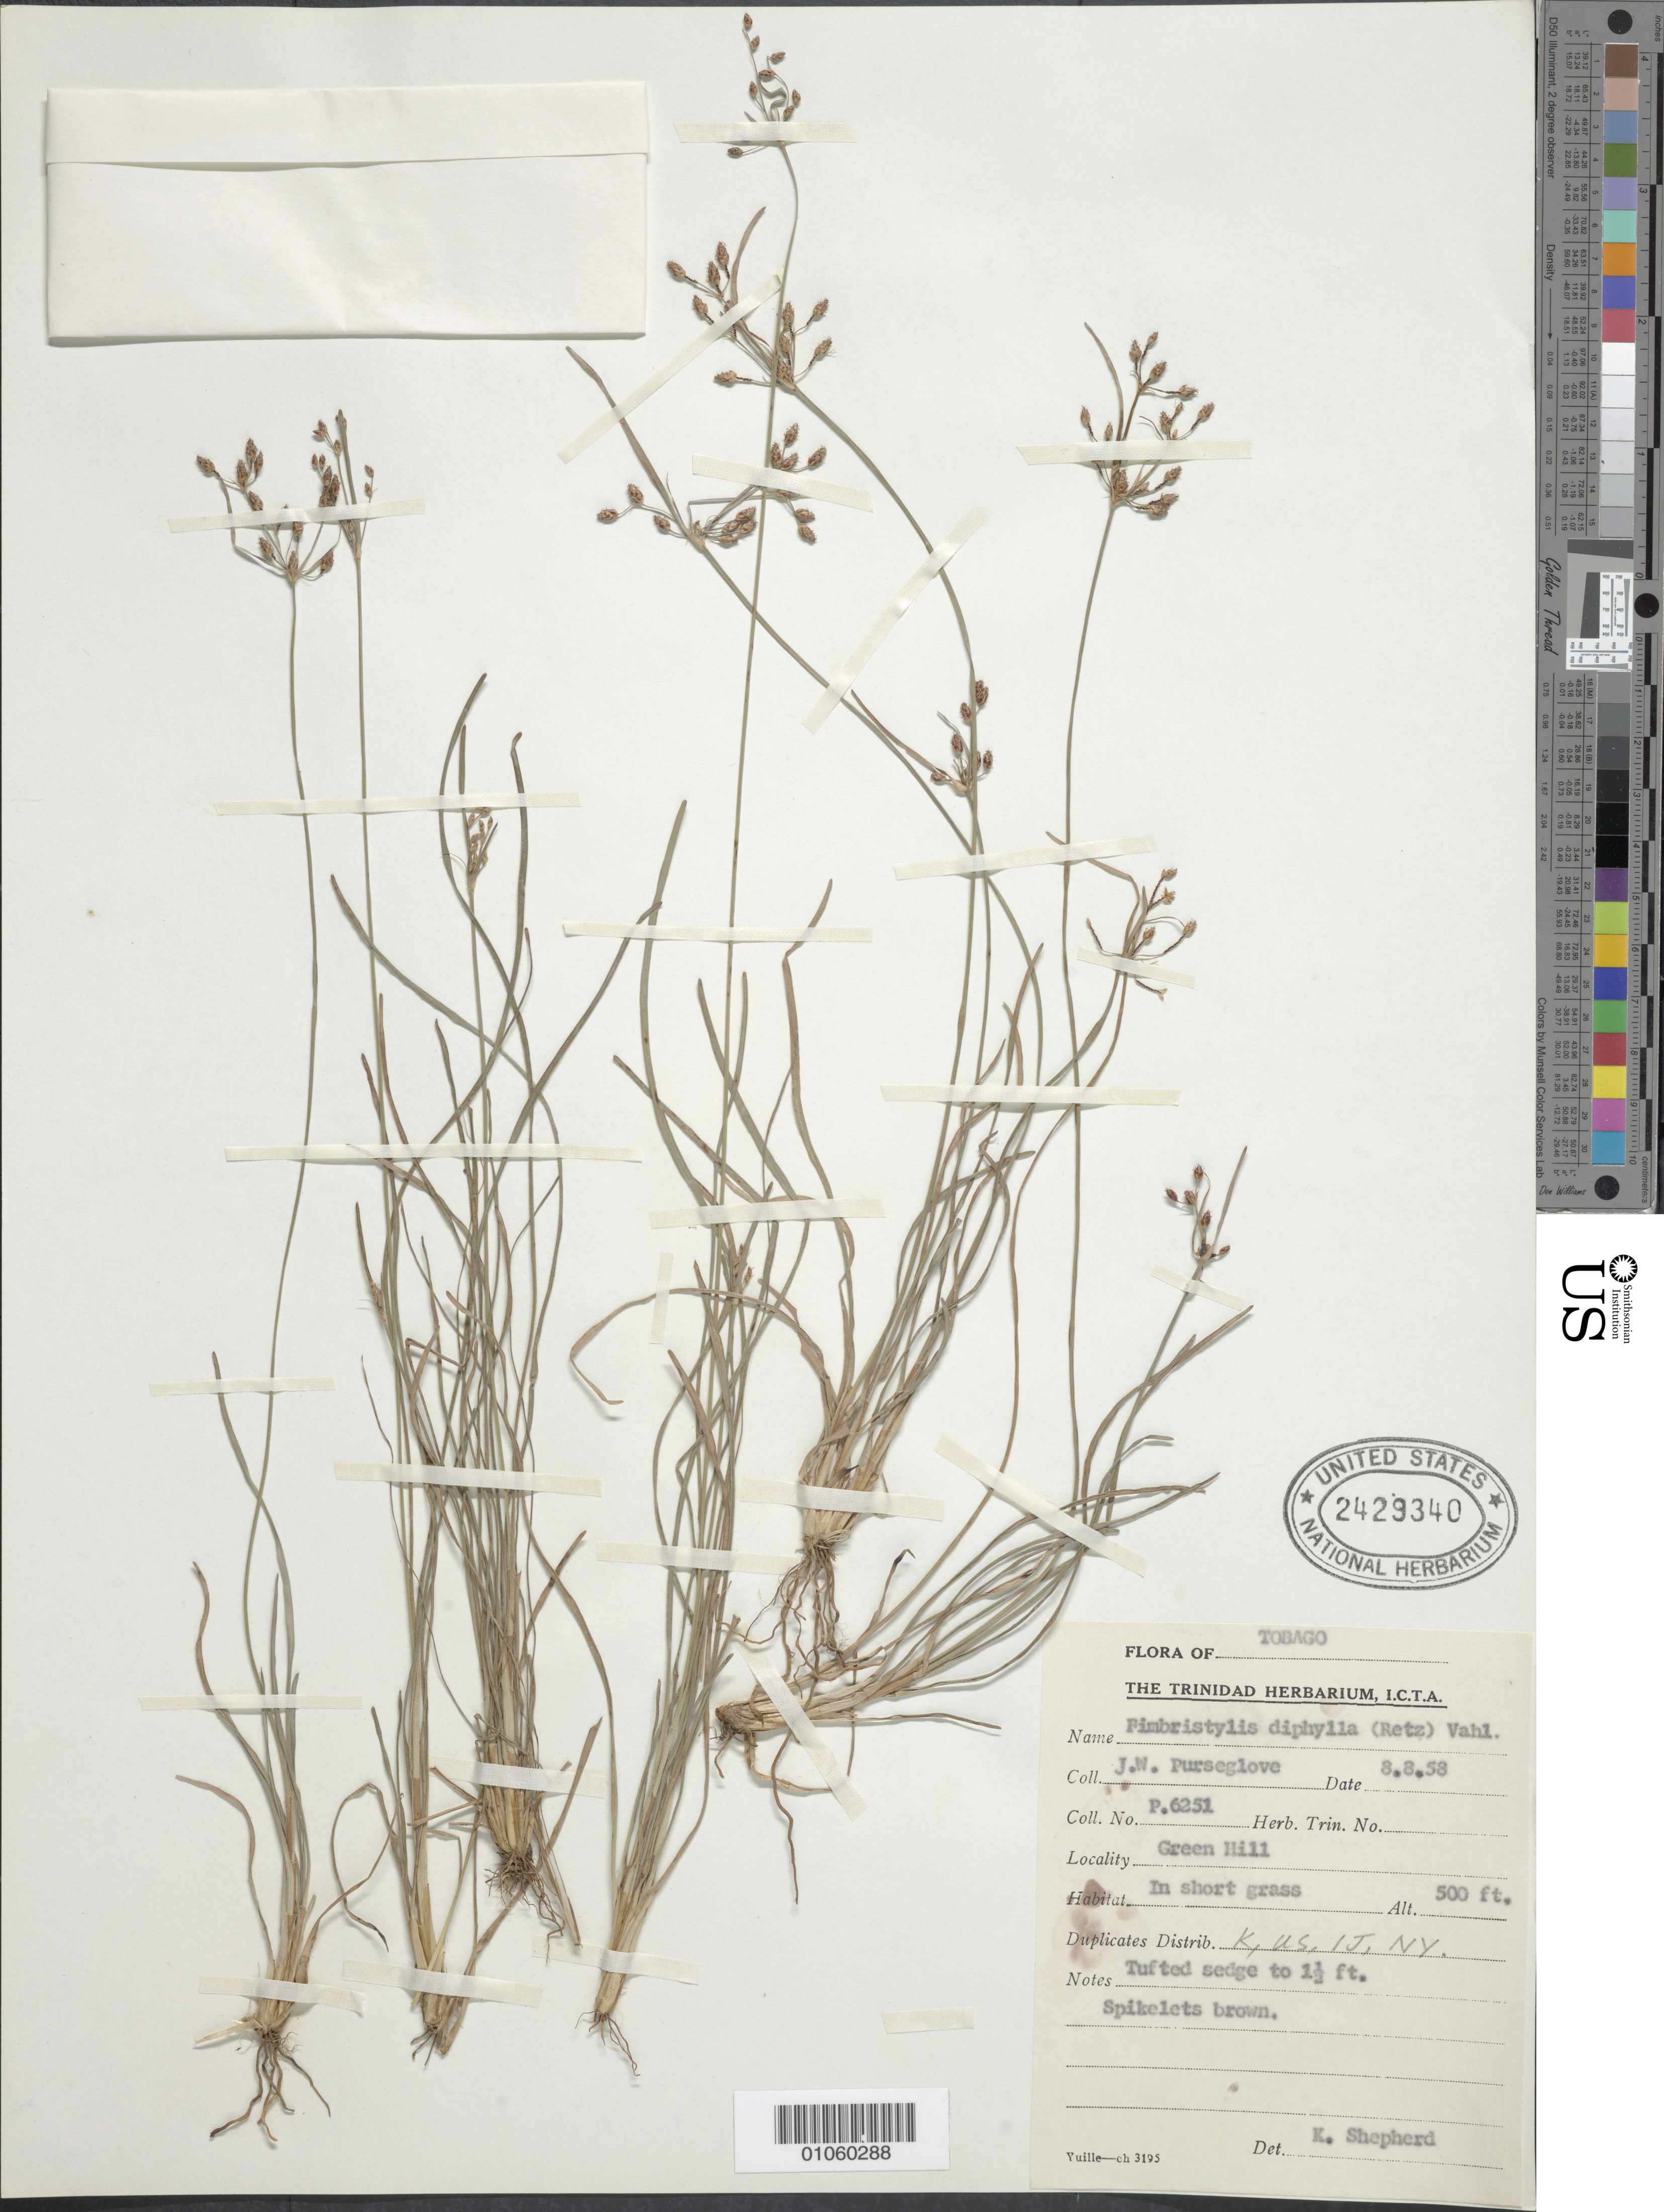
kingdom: Plantae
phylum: Tracheophyta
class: Liliopsida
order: Poales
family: Cyperaceae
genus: Fimbristylis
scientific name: Fimbristylis annua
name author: (All.) Roem. & Schult.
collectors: J. Purseglove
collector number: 6251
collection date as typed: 08 Aug 1958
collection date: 1958-08-08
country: Trinidad and Tobago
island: Tobago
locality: Green Hill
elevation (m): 152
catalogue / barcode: US 2429340